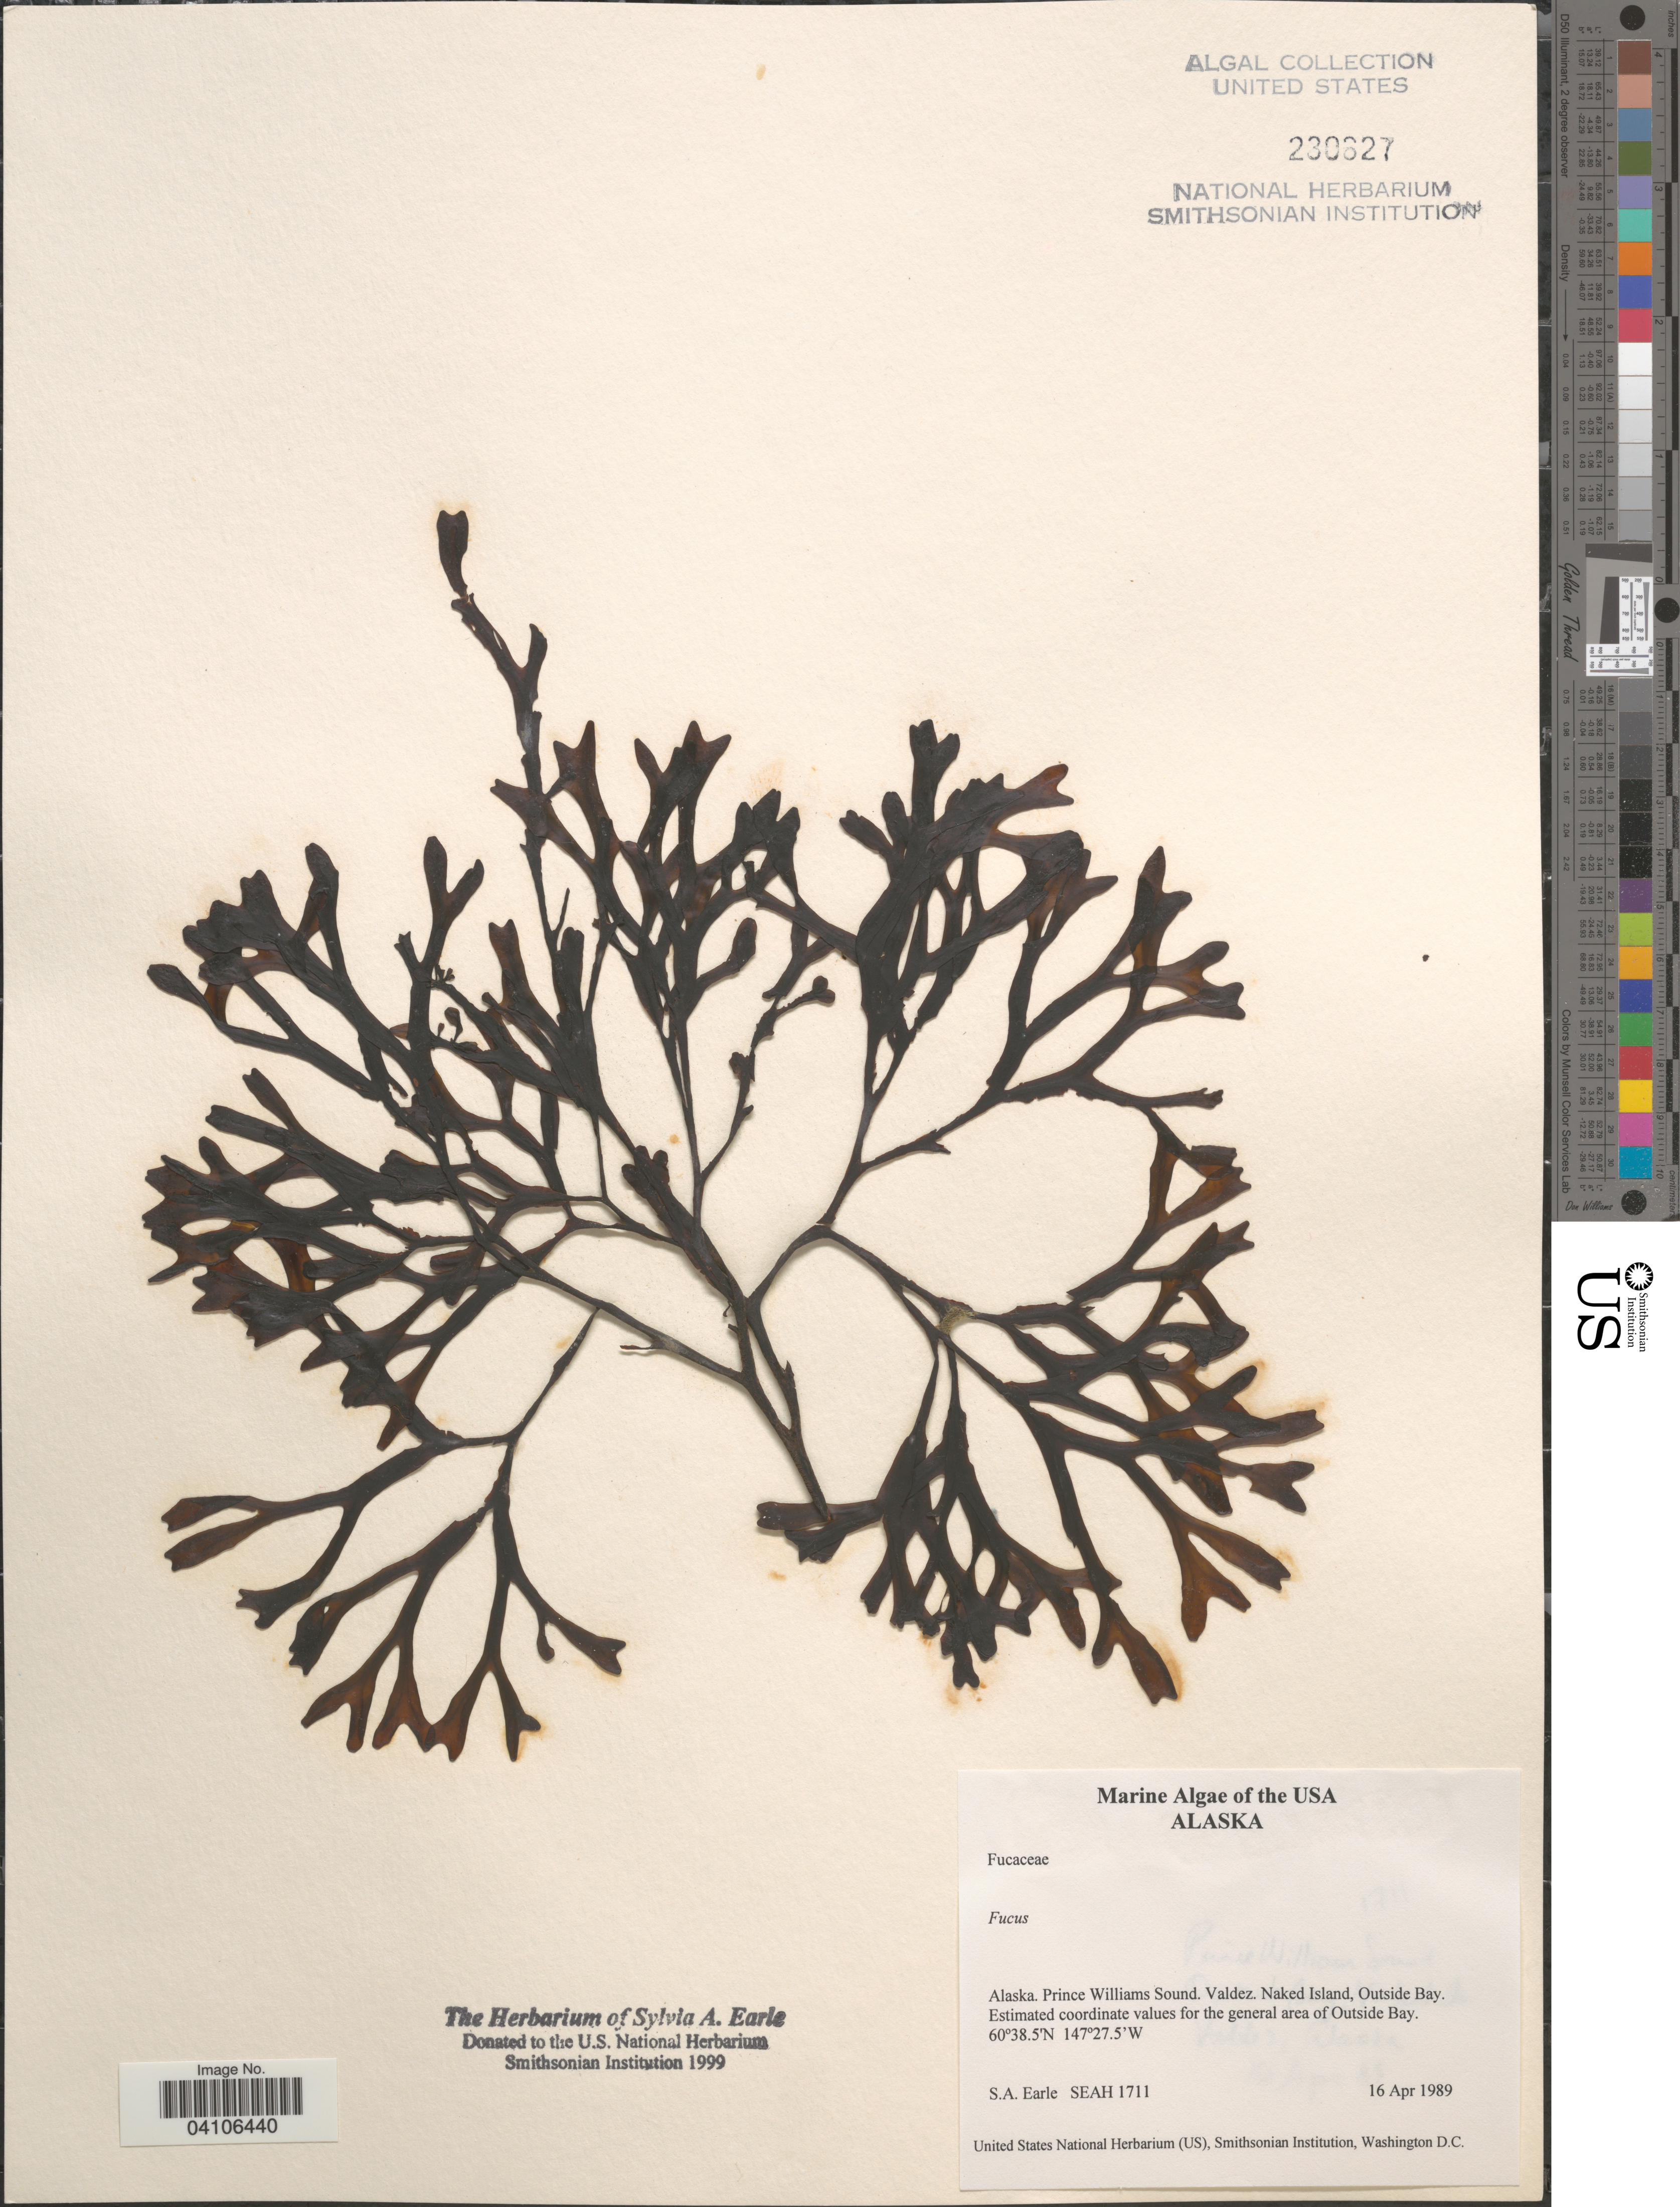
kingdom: Chromista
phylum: Ochrophyta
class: Phaeophyceae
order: Fucales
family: Fucaceae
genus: Fucus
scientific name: Fucus sp.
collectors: S. A. Earle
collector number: SEAH1711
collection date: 1989-04-16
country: United States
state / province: Alaska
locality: Prince Williams Sound. Valdez. Naked Island, Outside Bay. Estimated coordinate values for the general area of Outside Bay.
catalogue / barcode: US 230627